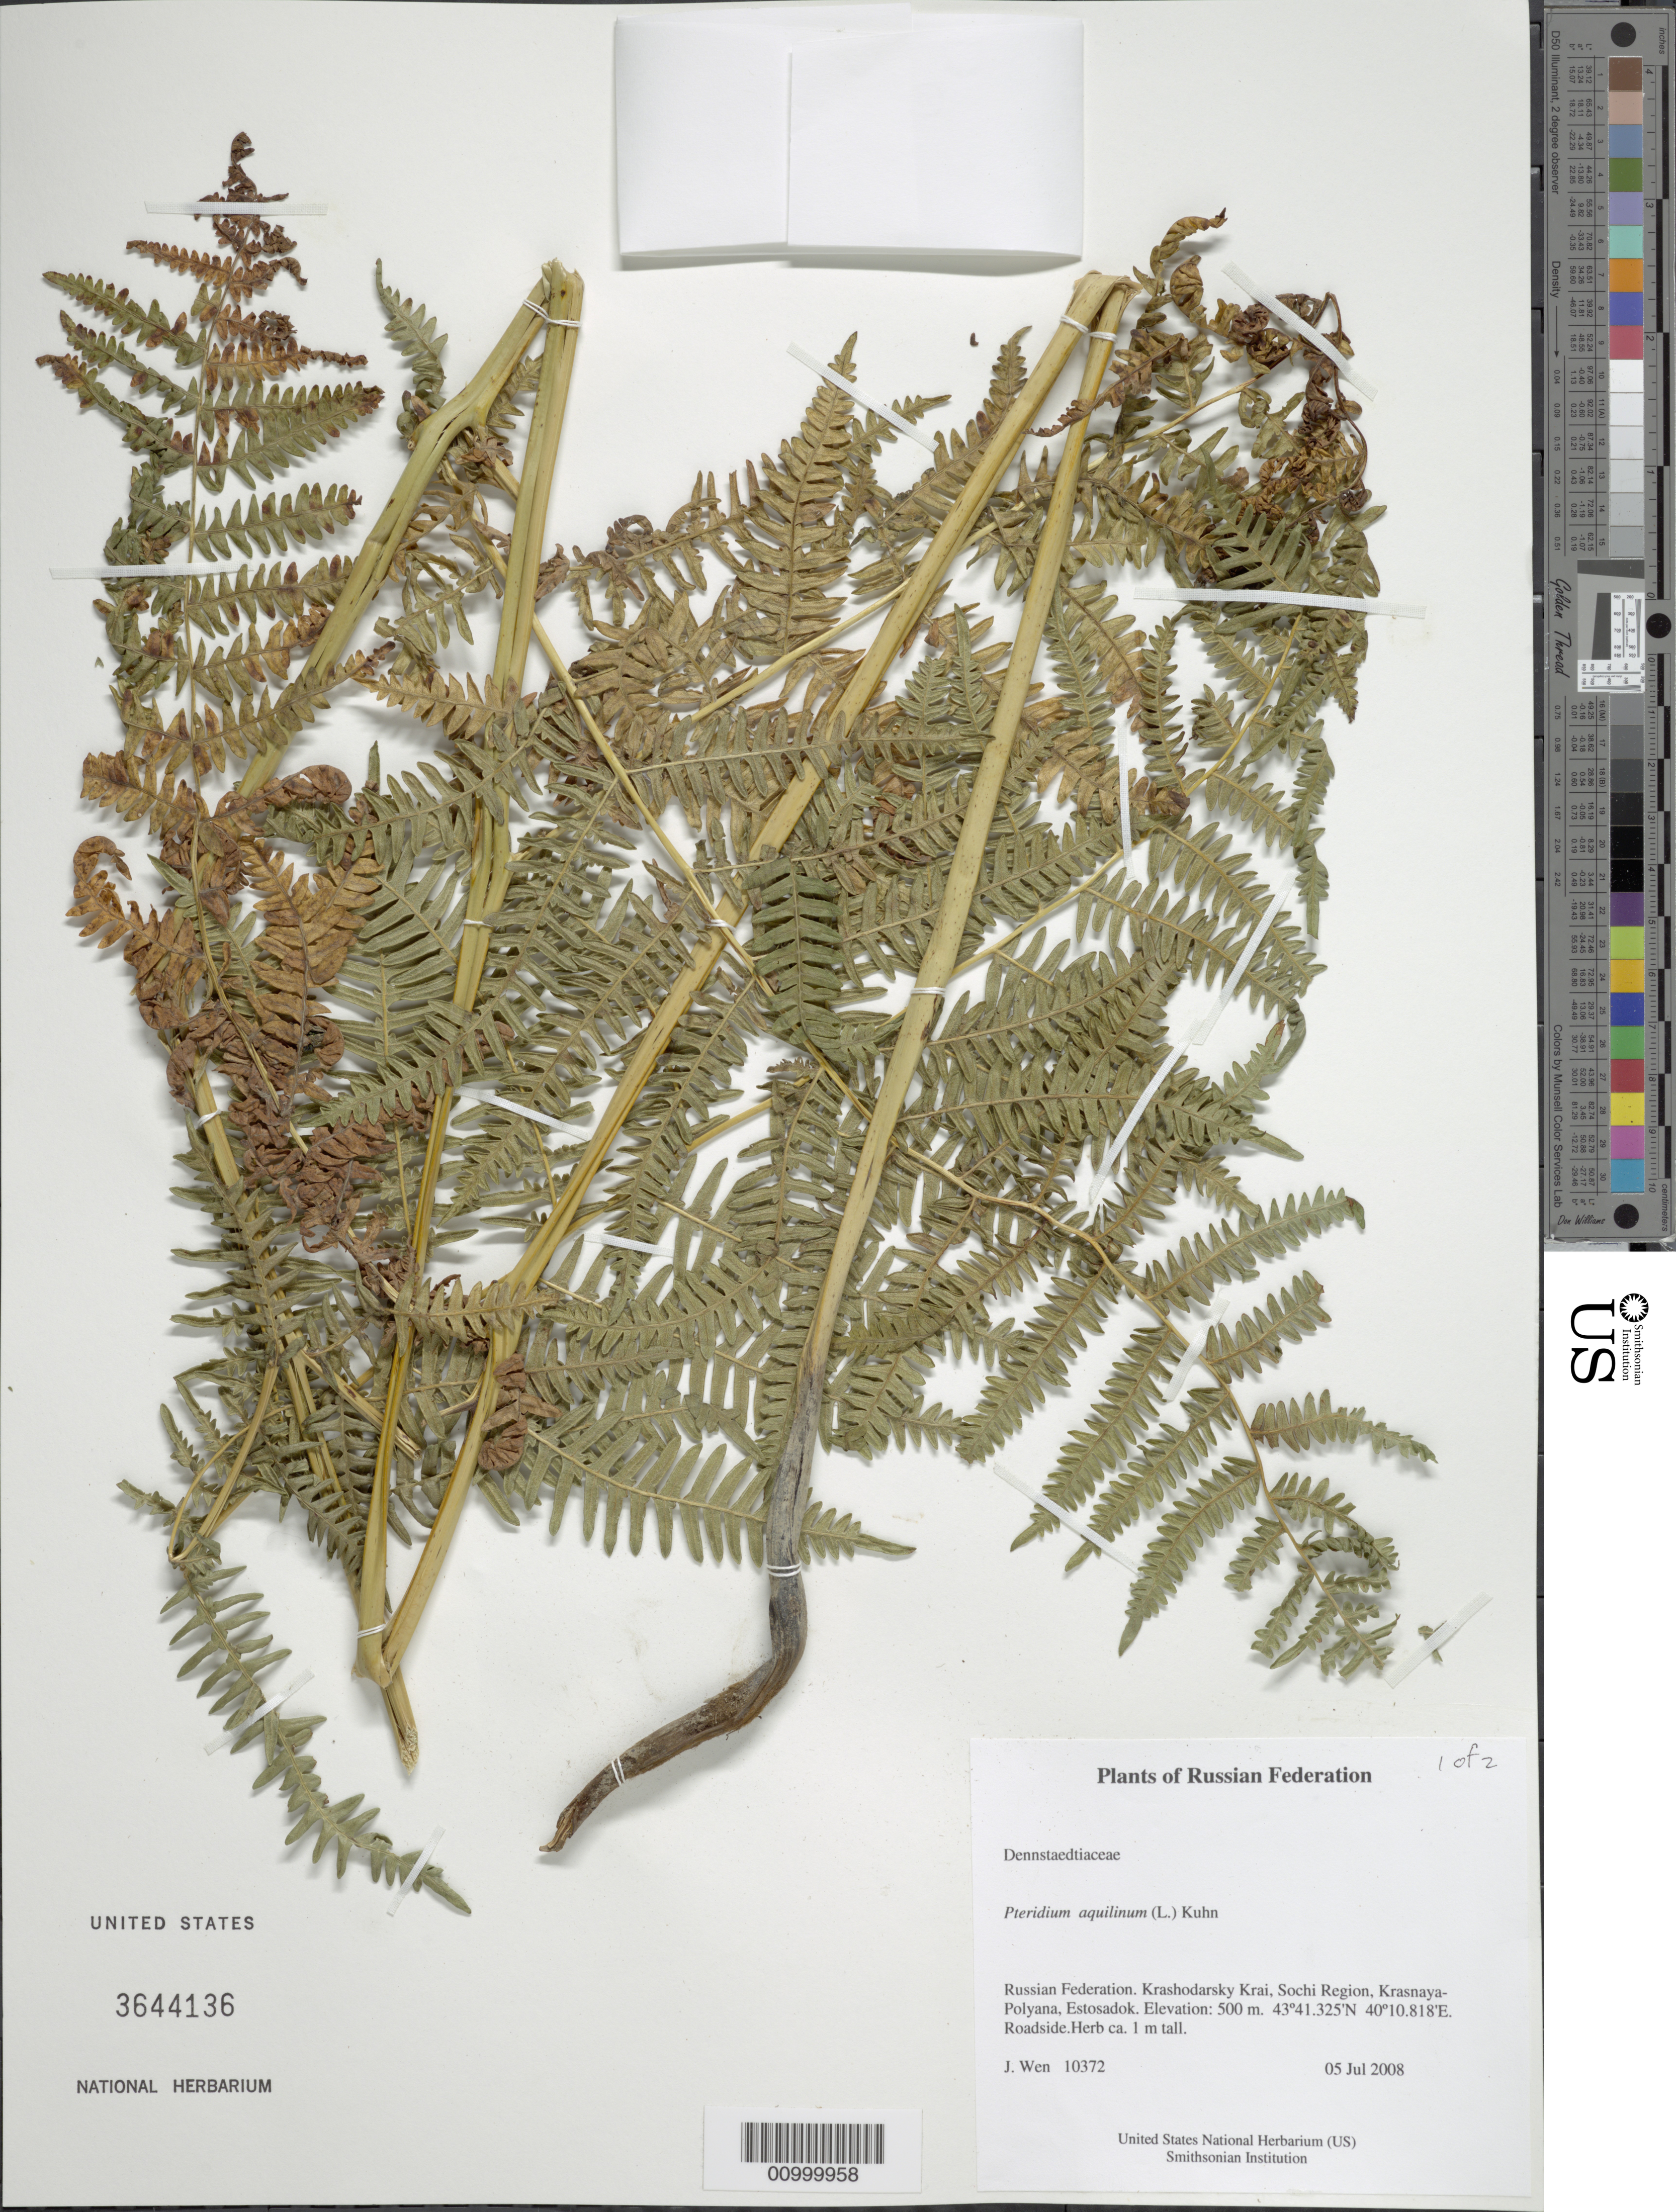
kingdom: Plantae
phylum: Tracheophyta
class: Polypodiopsida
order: Polypodiales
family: Dennstaedtiaceae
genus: Pteridium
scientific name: Pteridium aquilinum var. latiusculum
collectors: J. Wen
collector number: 10372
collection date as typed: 05 Jul 2008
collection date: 2008-07-05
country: Russian Federation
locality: Krashodarsky Krai, Sochi Region, Krasnaya-Polyana, Estosadok.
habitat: Roadside.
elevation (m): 500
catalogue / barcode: US 3644136